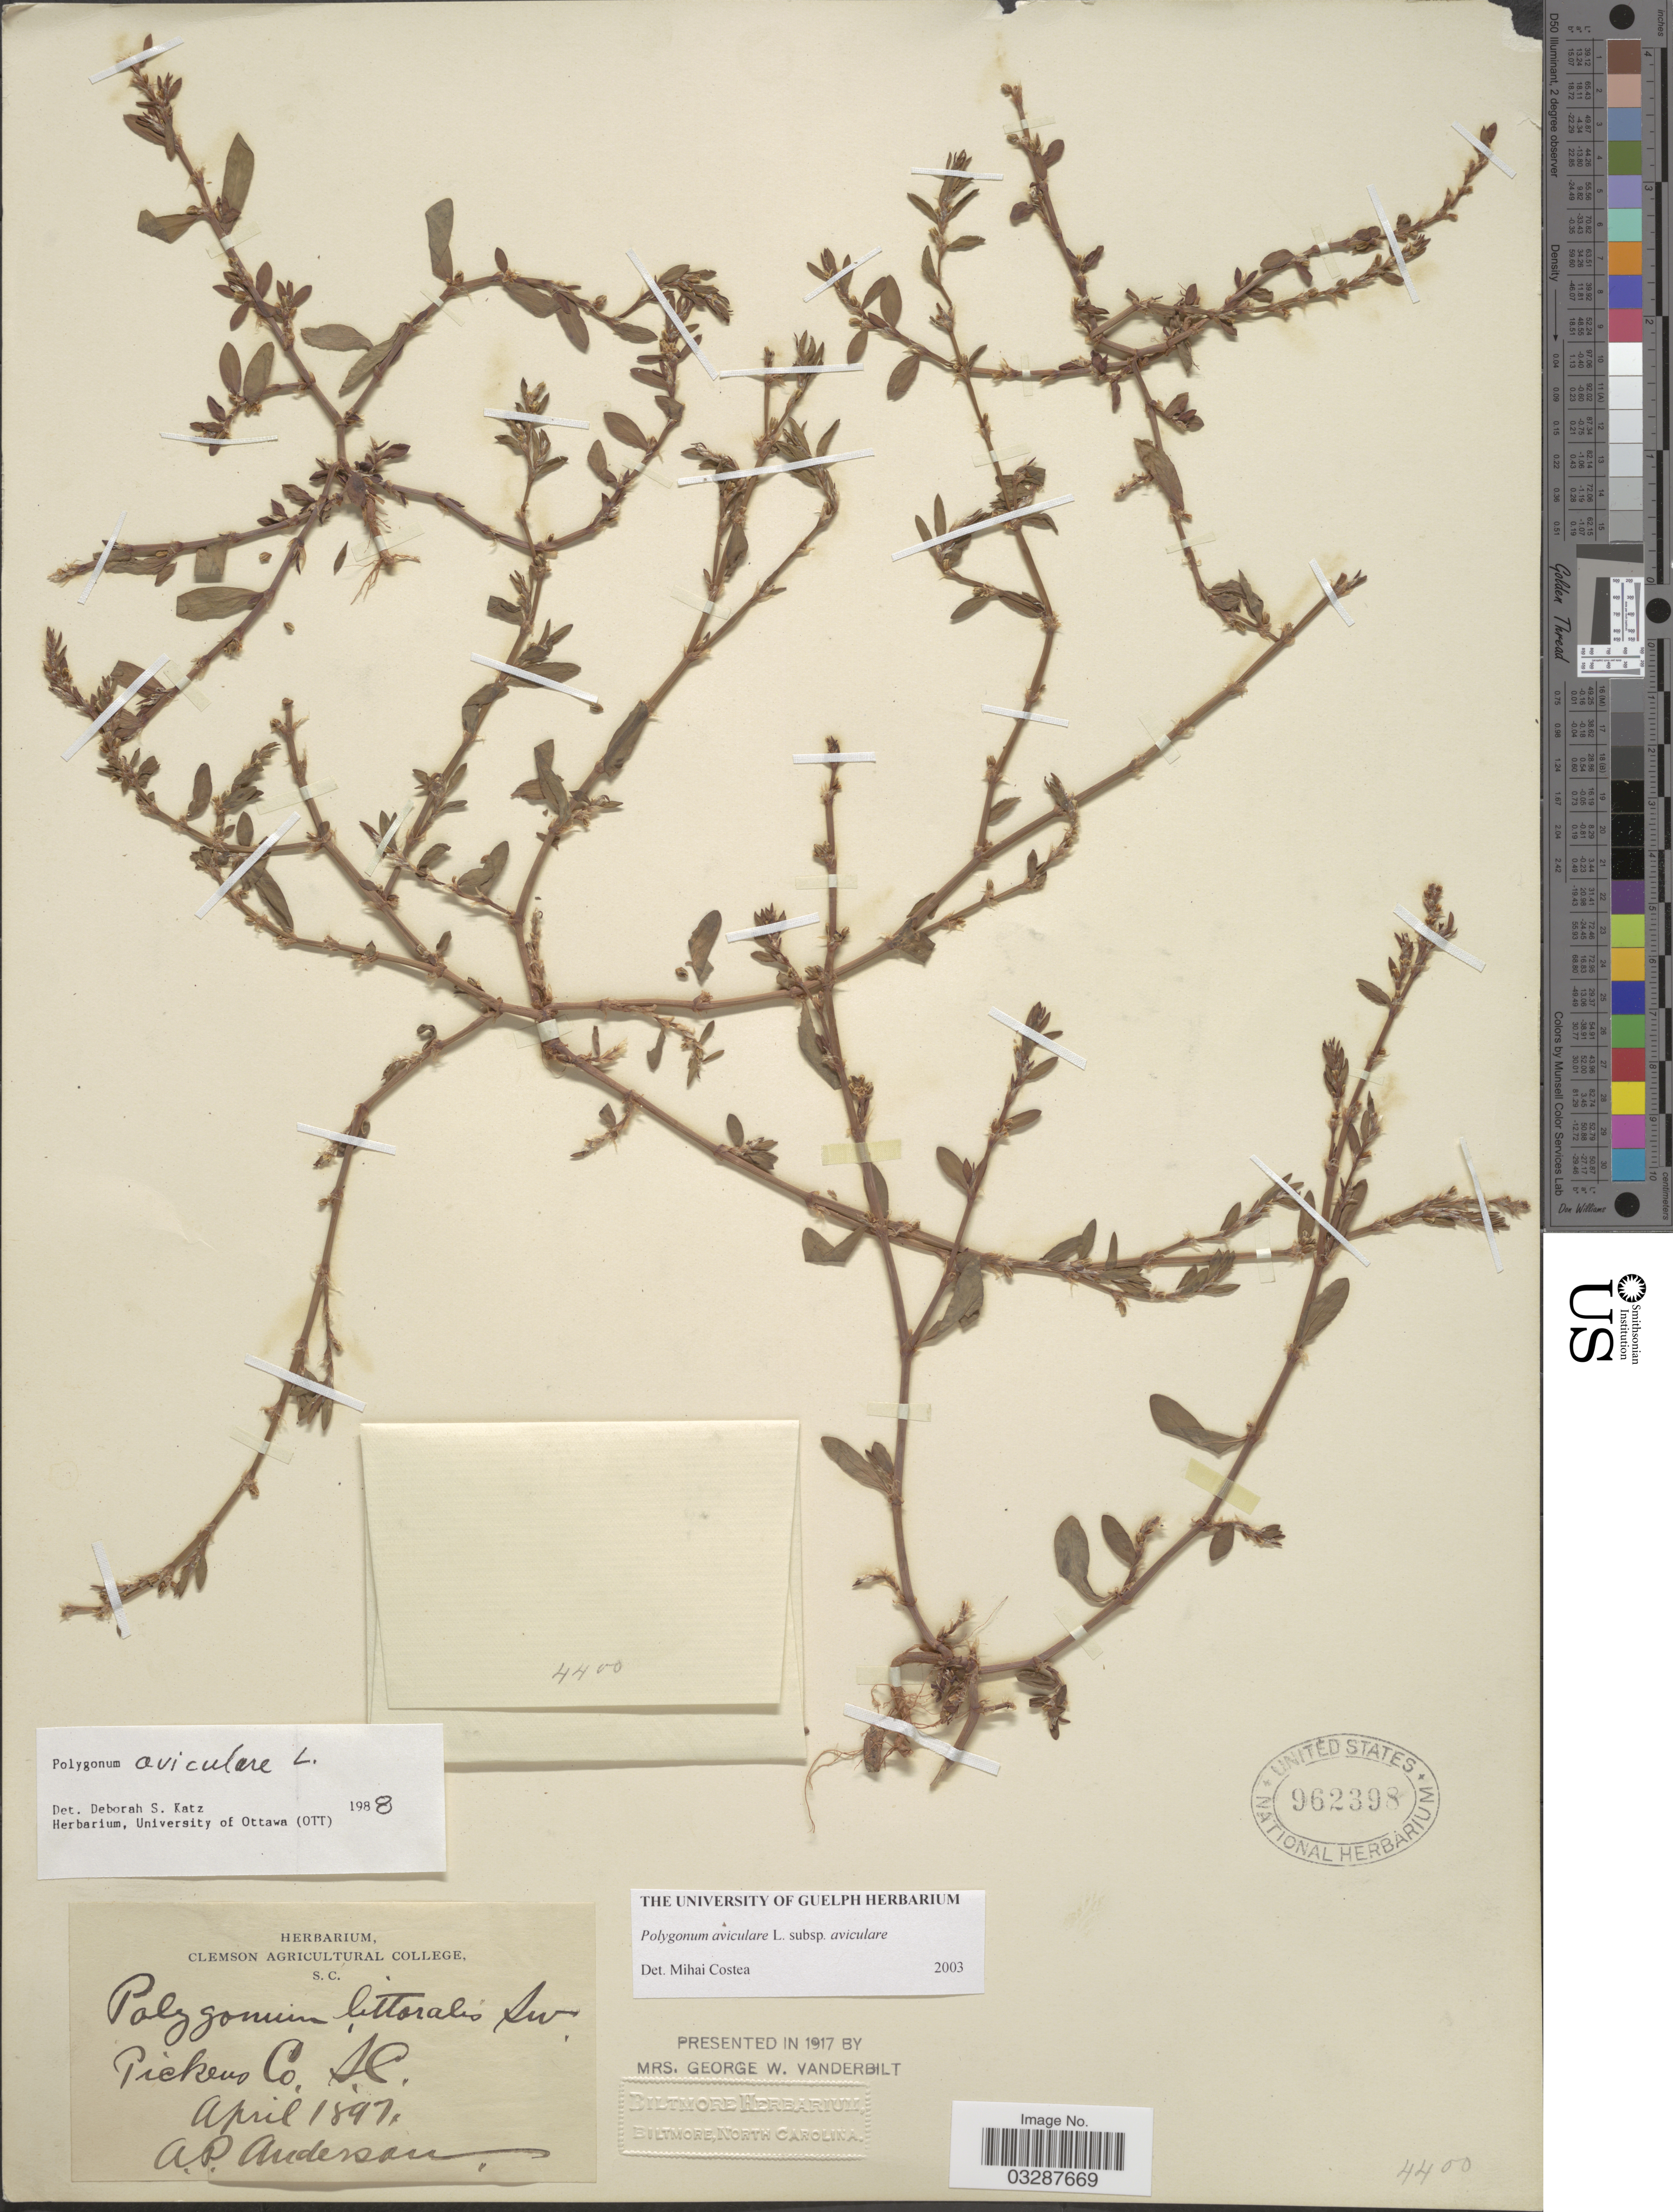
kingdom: Plantae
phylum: Tracheophyta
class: Magnoliopsida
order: Caryophyllales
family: Polygonaceae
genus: Polygonum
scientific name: Polygonum aviculare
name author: L.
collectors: A. P. Anderson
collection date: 1897-04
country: United States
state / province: South Carolina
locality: Pickens Co.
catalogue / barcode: US 962398